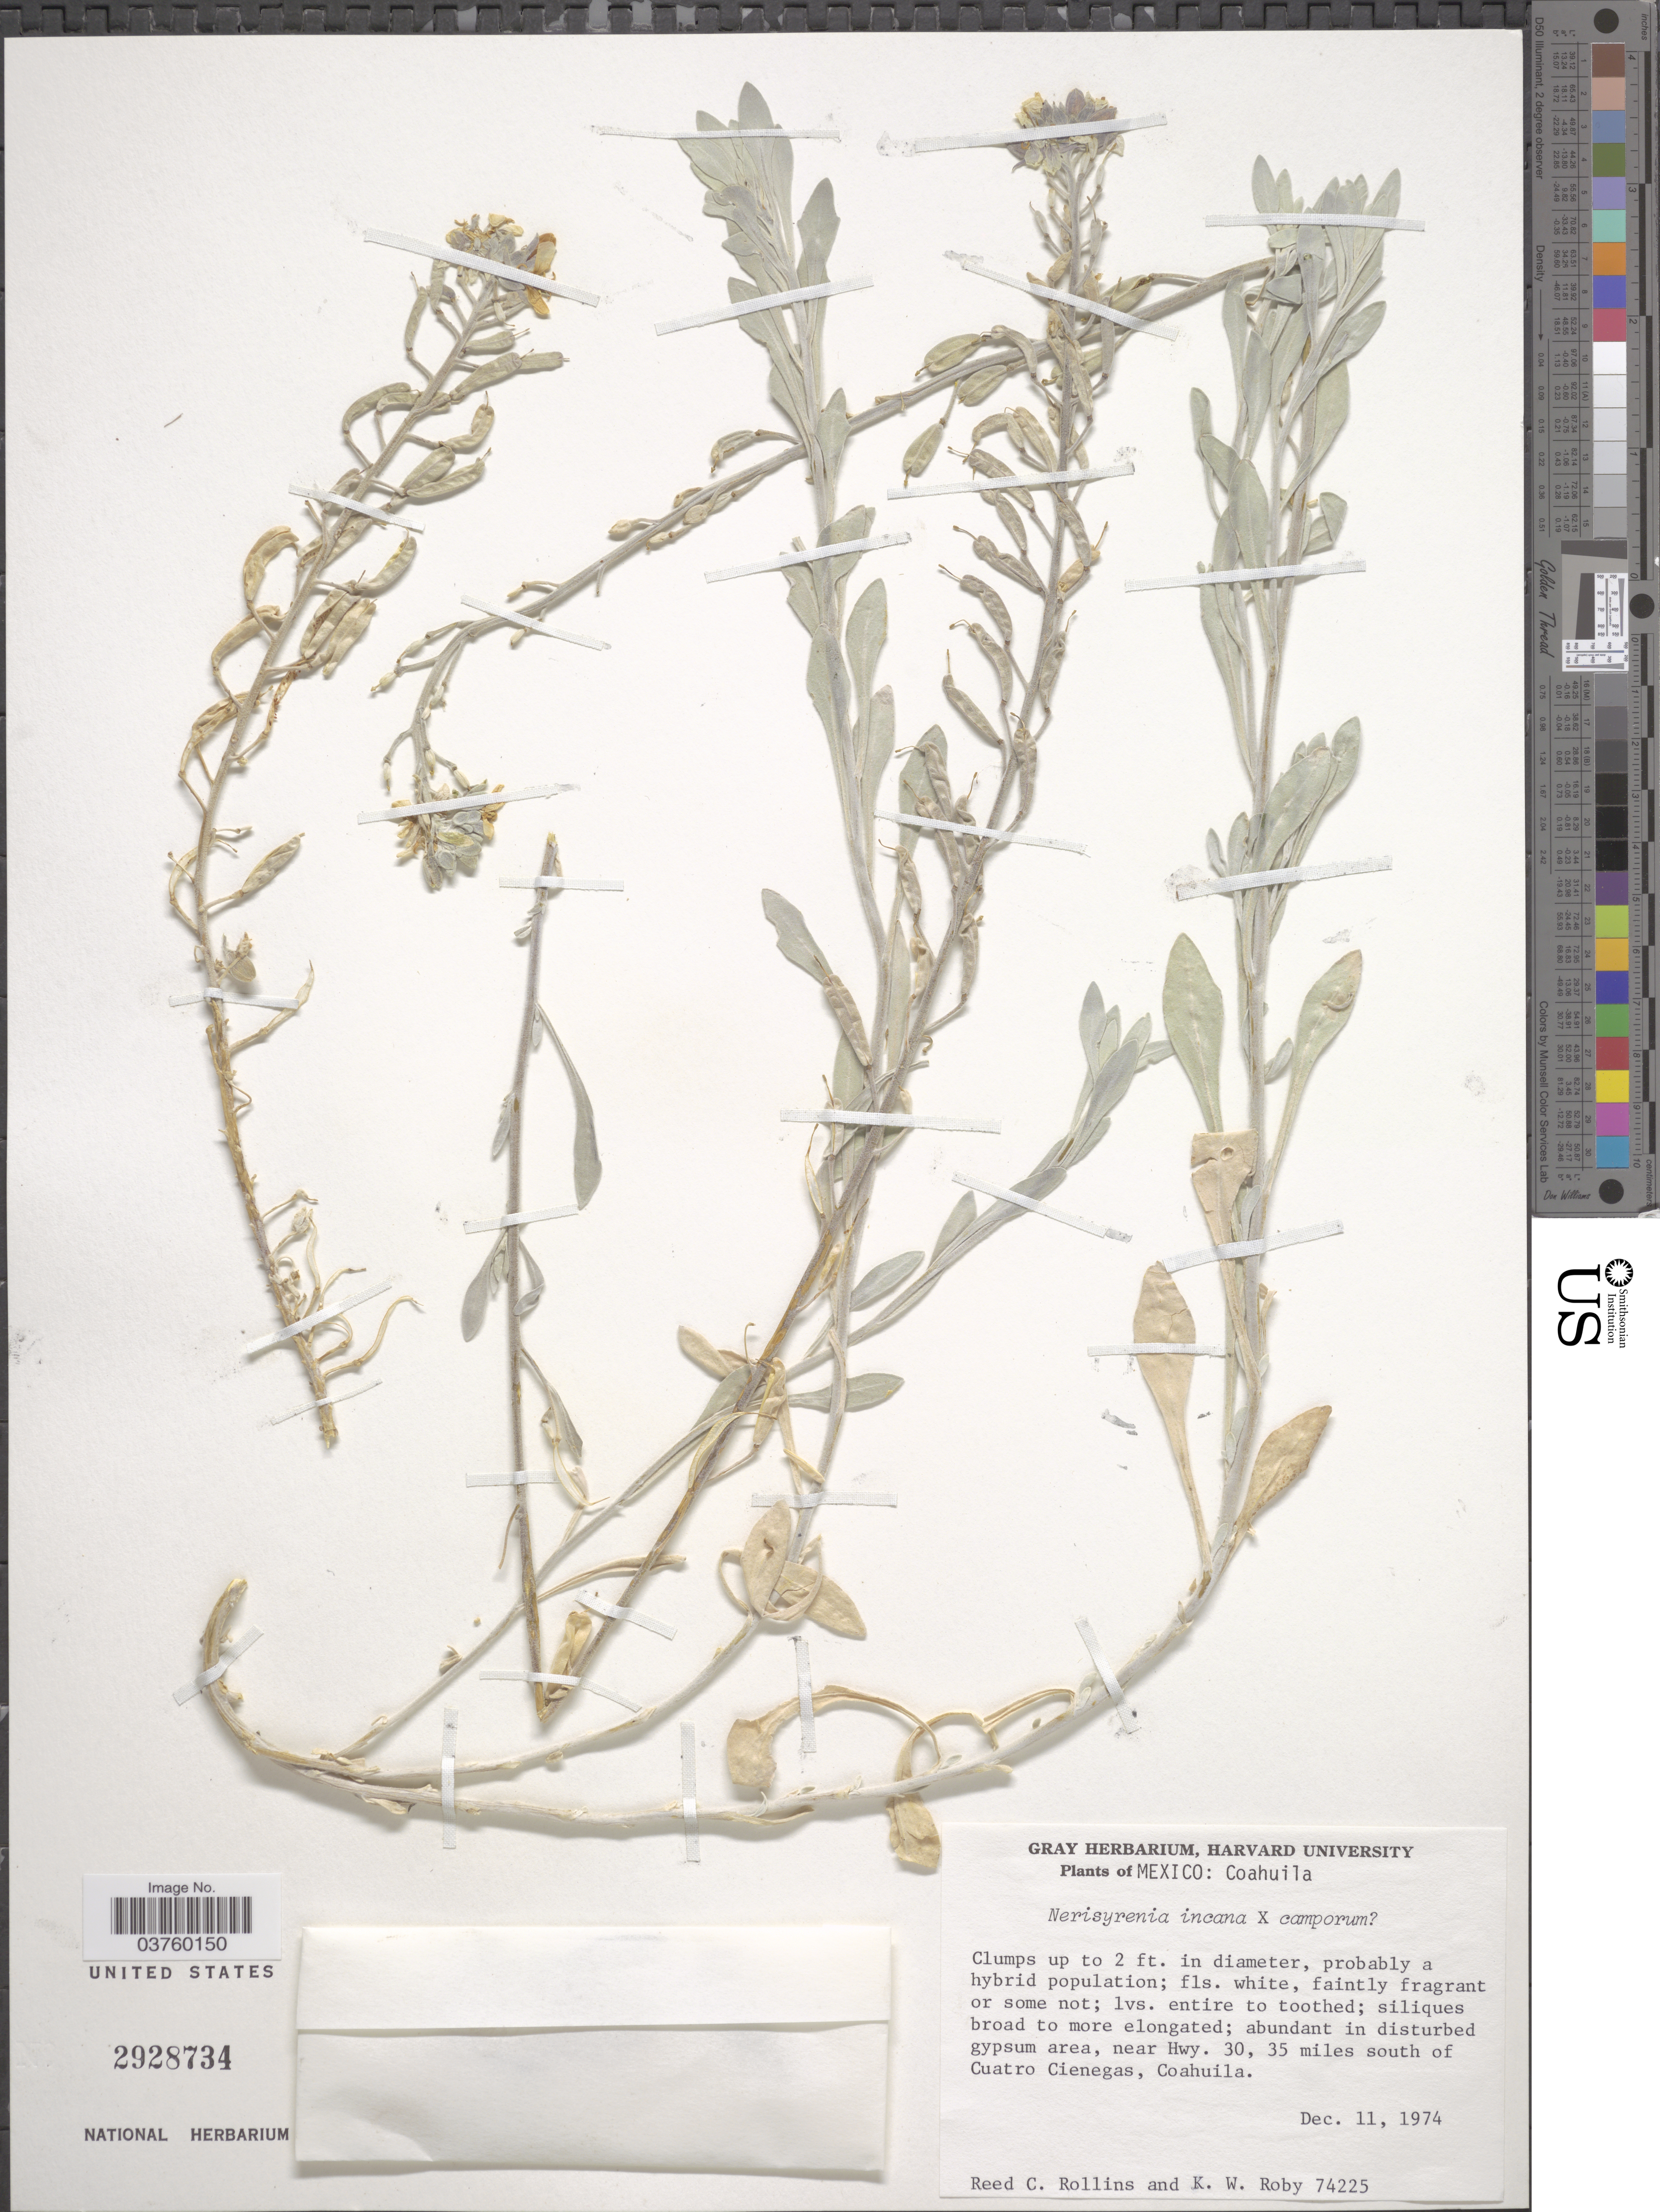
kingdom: Plantae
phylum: Tracheophyta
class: Magnoliopsida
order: Brassicales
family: Brassicaceae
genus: Nerisyrenia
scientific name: Nerisyrenia incana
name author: Rollins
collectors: R. C. Rollins & K. W. Roby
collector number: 74225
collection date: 1974-12-11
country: Mexico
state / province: Coahuila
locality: Near Hwy. 30, 35 miles south of Cuatro Cienegas.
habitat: abundant in disturbed gypsum area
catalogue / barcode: US 2928734